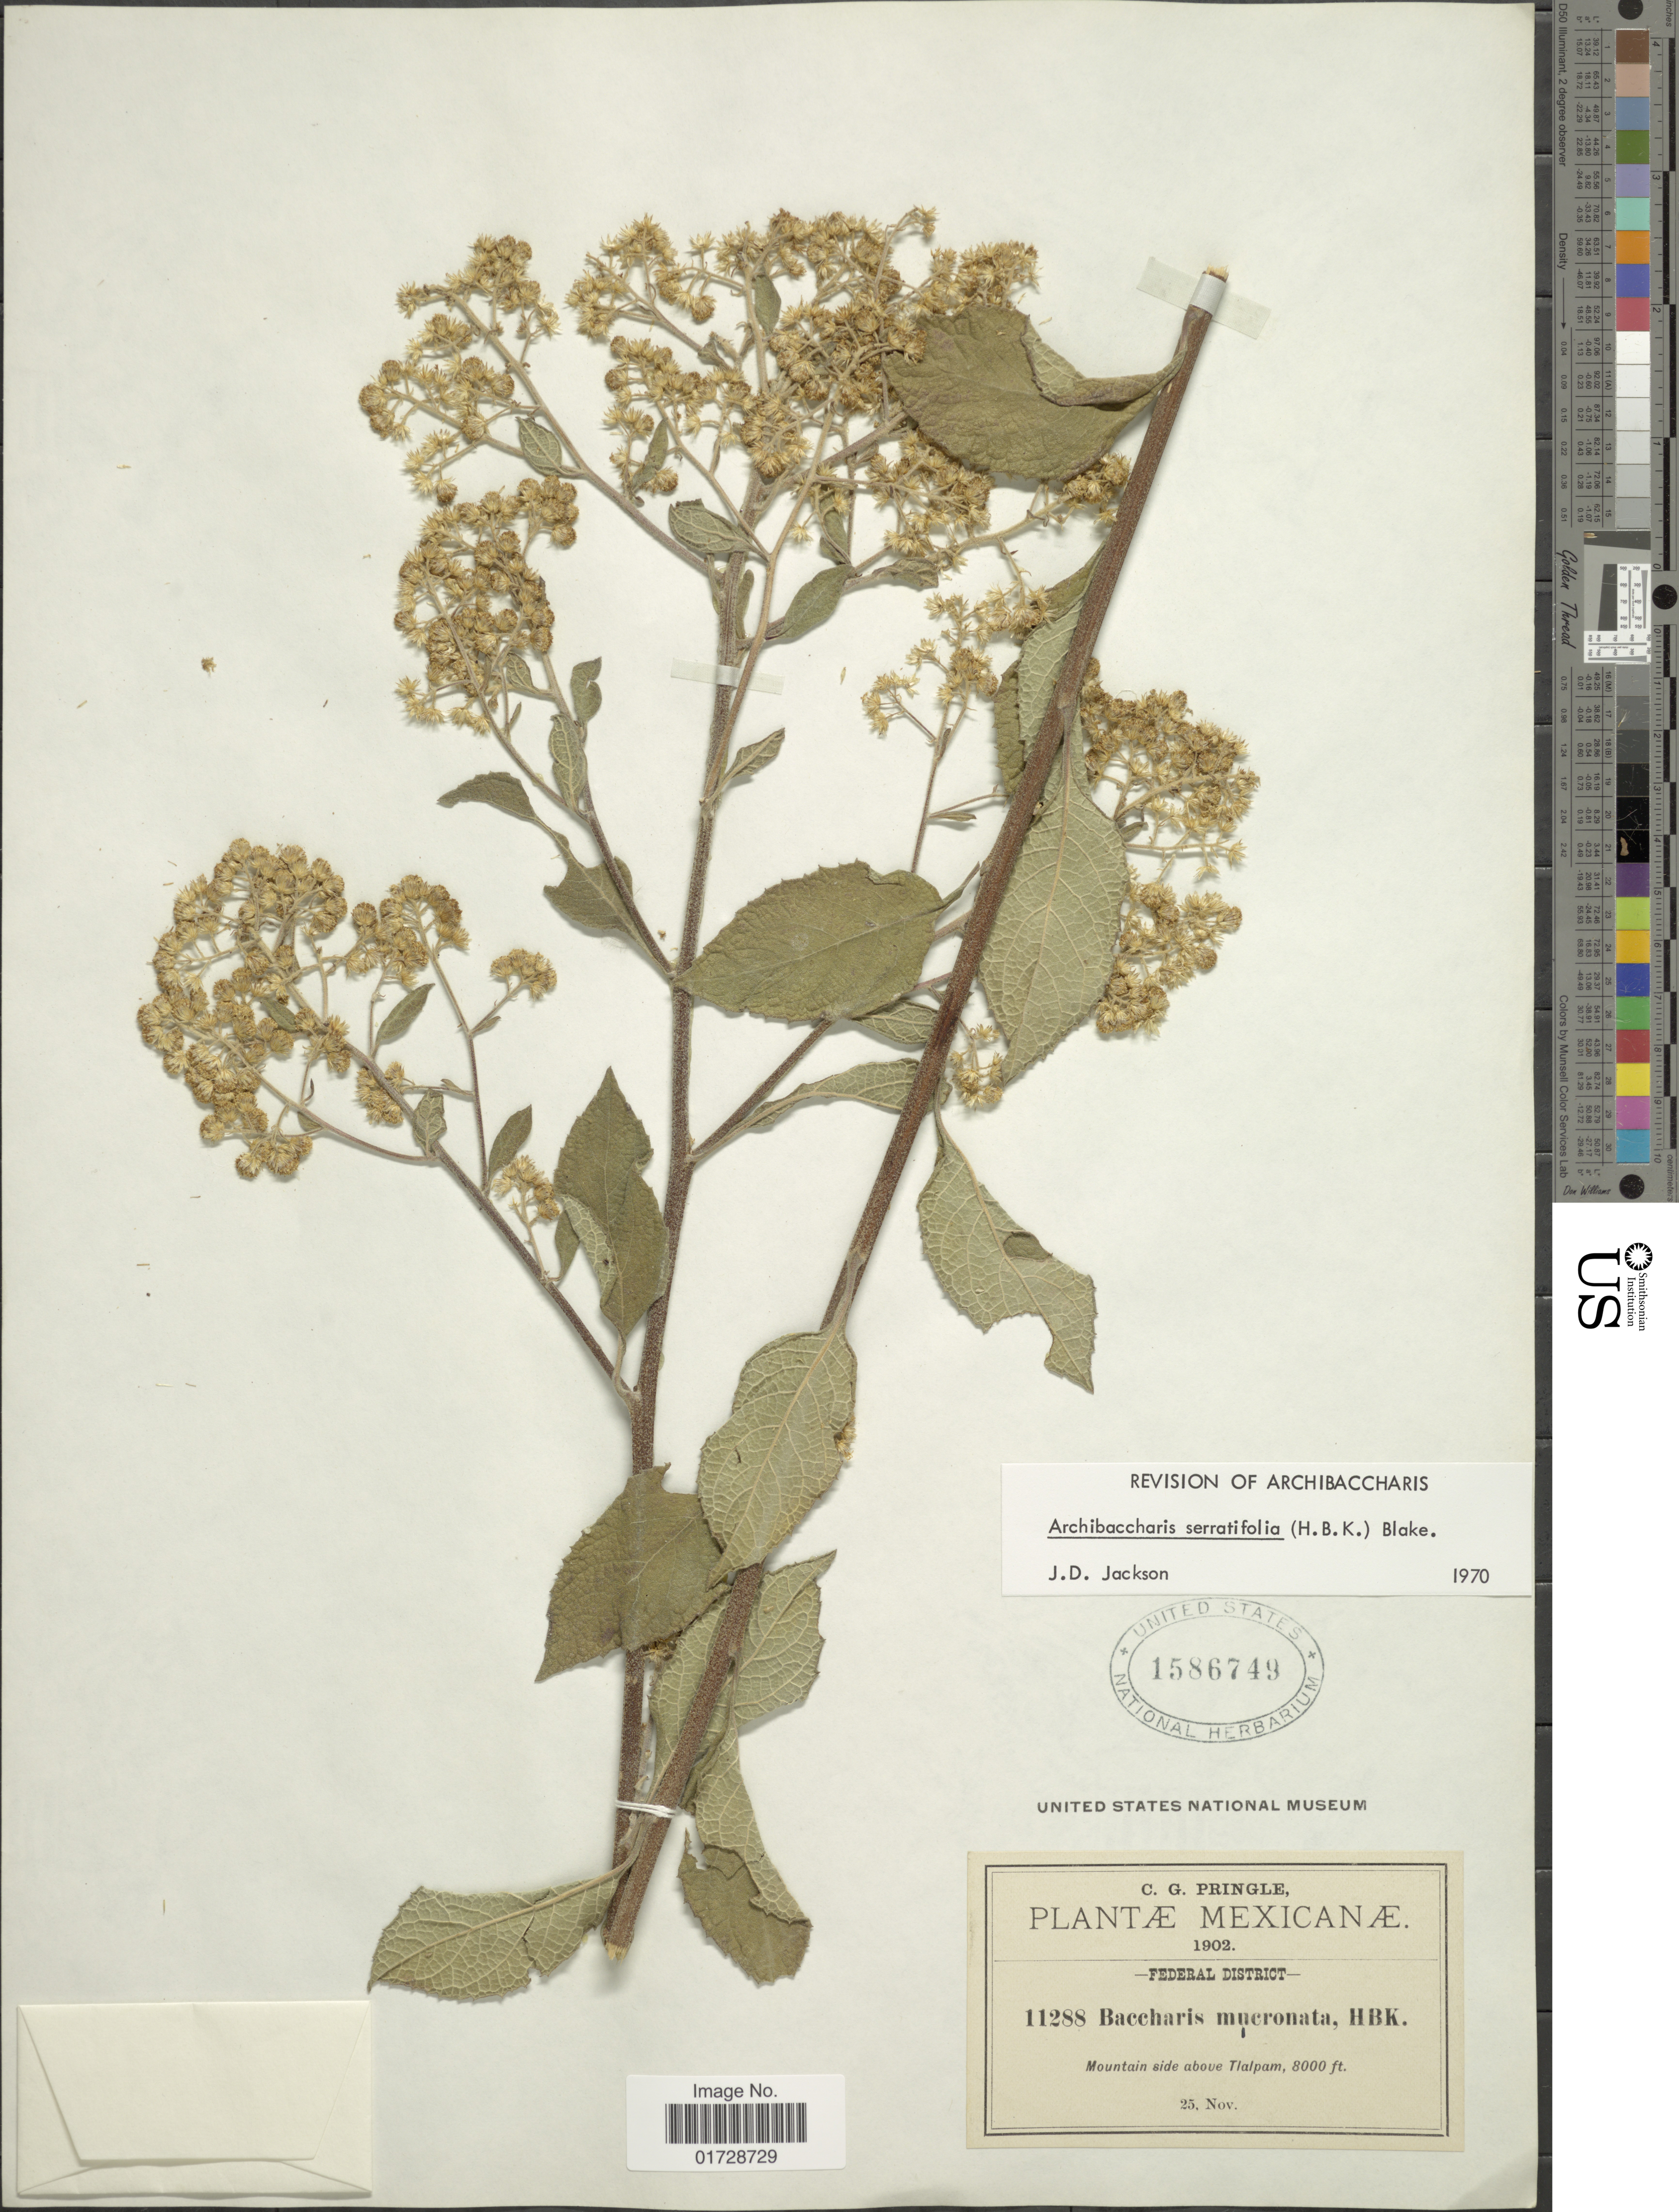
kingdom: Plantae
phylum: Tracheophyta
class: Magnoliopsida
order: Asterales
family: Asteraceae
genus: Archibaccharis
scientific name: Archibaccharis serratifolia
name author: (Kunth) S.F. Blake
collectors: C. G. Pringle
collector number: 11288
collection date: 1902-11-25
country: Mexico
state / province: Distrito Federal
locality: Federal District, mountains side above Tlalpam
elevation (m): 2438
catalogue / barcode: US 1586749